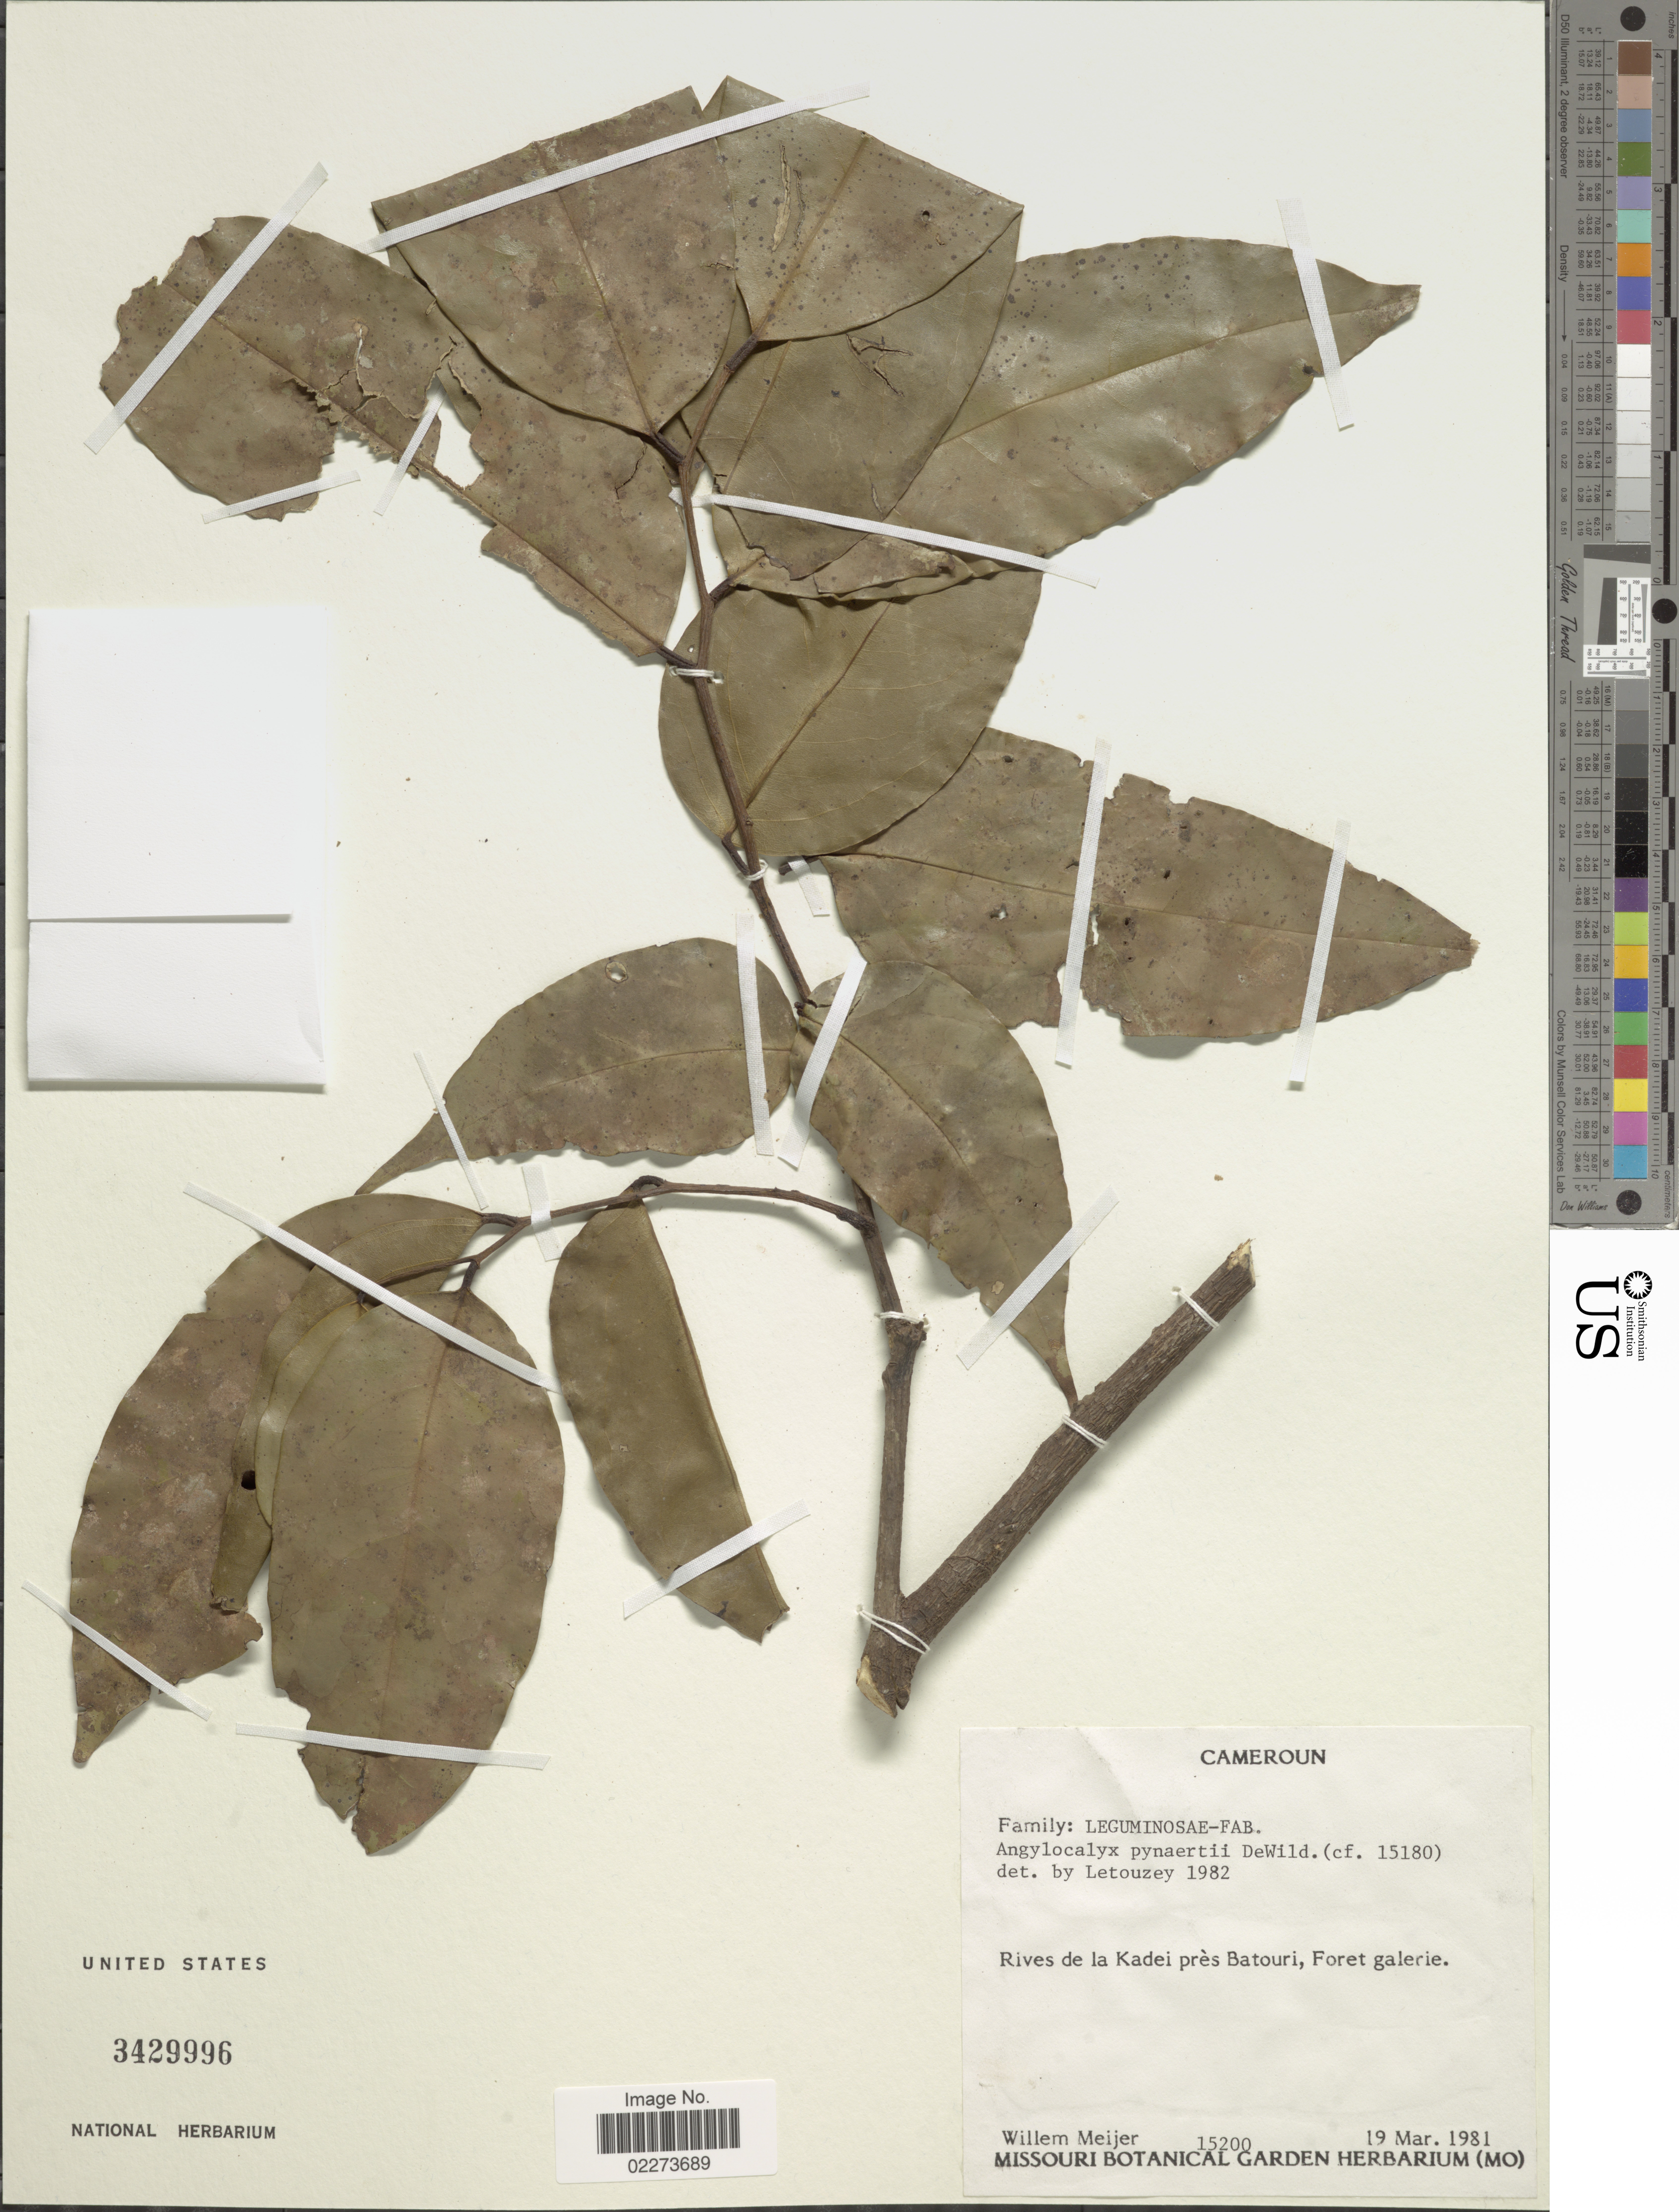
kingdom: Plantae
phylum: Tracheophyta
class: Magnoliopsida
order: Fabales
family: Fabaceae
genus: Angylocalyx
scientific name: Angylocalyx pynaertii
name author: De Wild.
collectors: W. Meijer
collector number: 15200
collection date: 1981-03-19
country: Cameroon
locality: Rives de la Kadei pres, Betouri, Foret galerie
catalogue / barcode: US 3429996